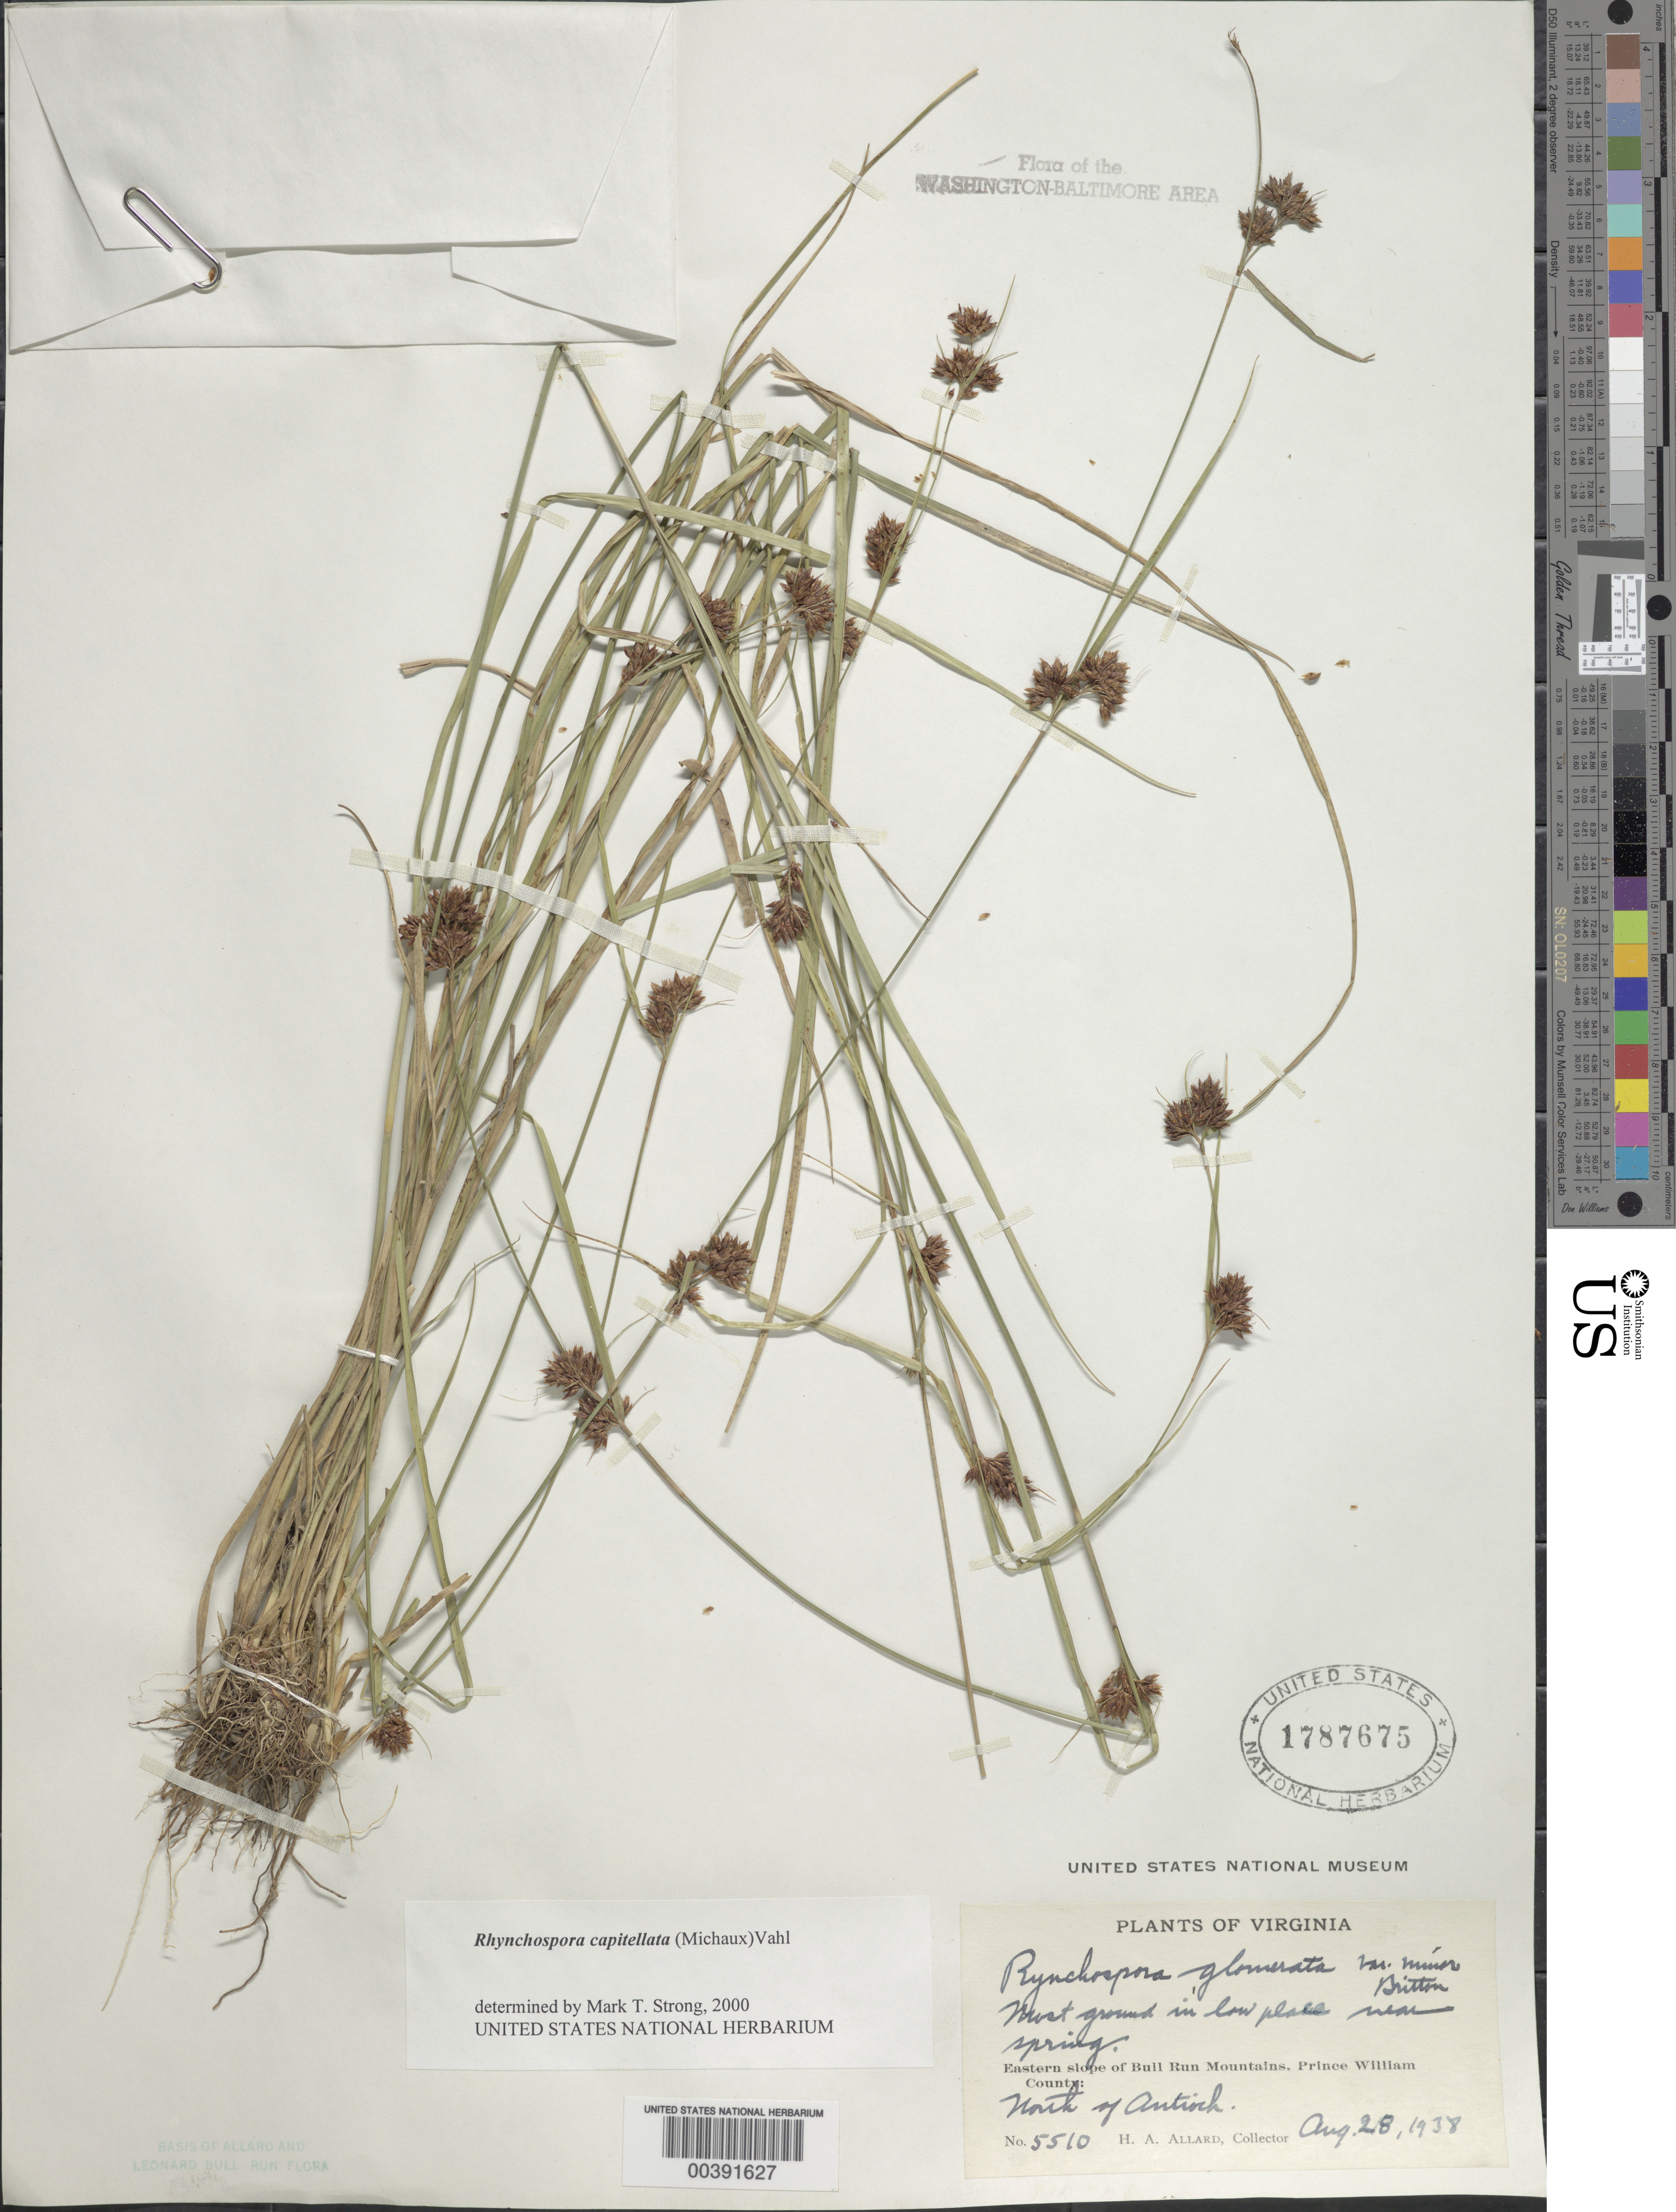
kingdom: Plantae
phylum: Tracheophyta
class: Liliopsida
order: Poales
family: Cyperaceae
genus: Rhynchospora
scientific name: Rhynchospora capitellata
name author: (Michx.) Vahl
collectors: H. A. Allard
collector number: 5510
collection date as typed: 28 Aug 1938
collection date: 1938-08-28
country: United States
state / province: Virginia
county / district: Prince William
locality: North of Antioch Bull Run Mts.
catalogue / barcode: US 1787675